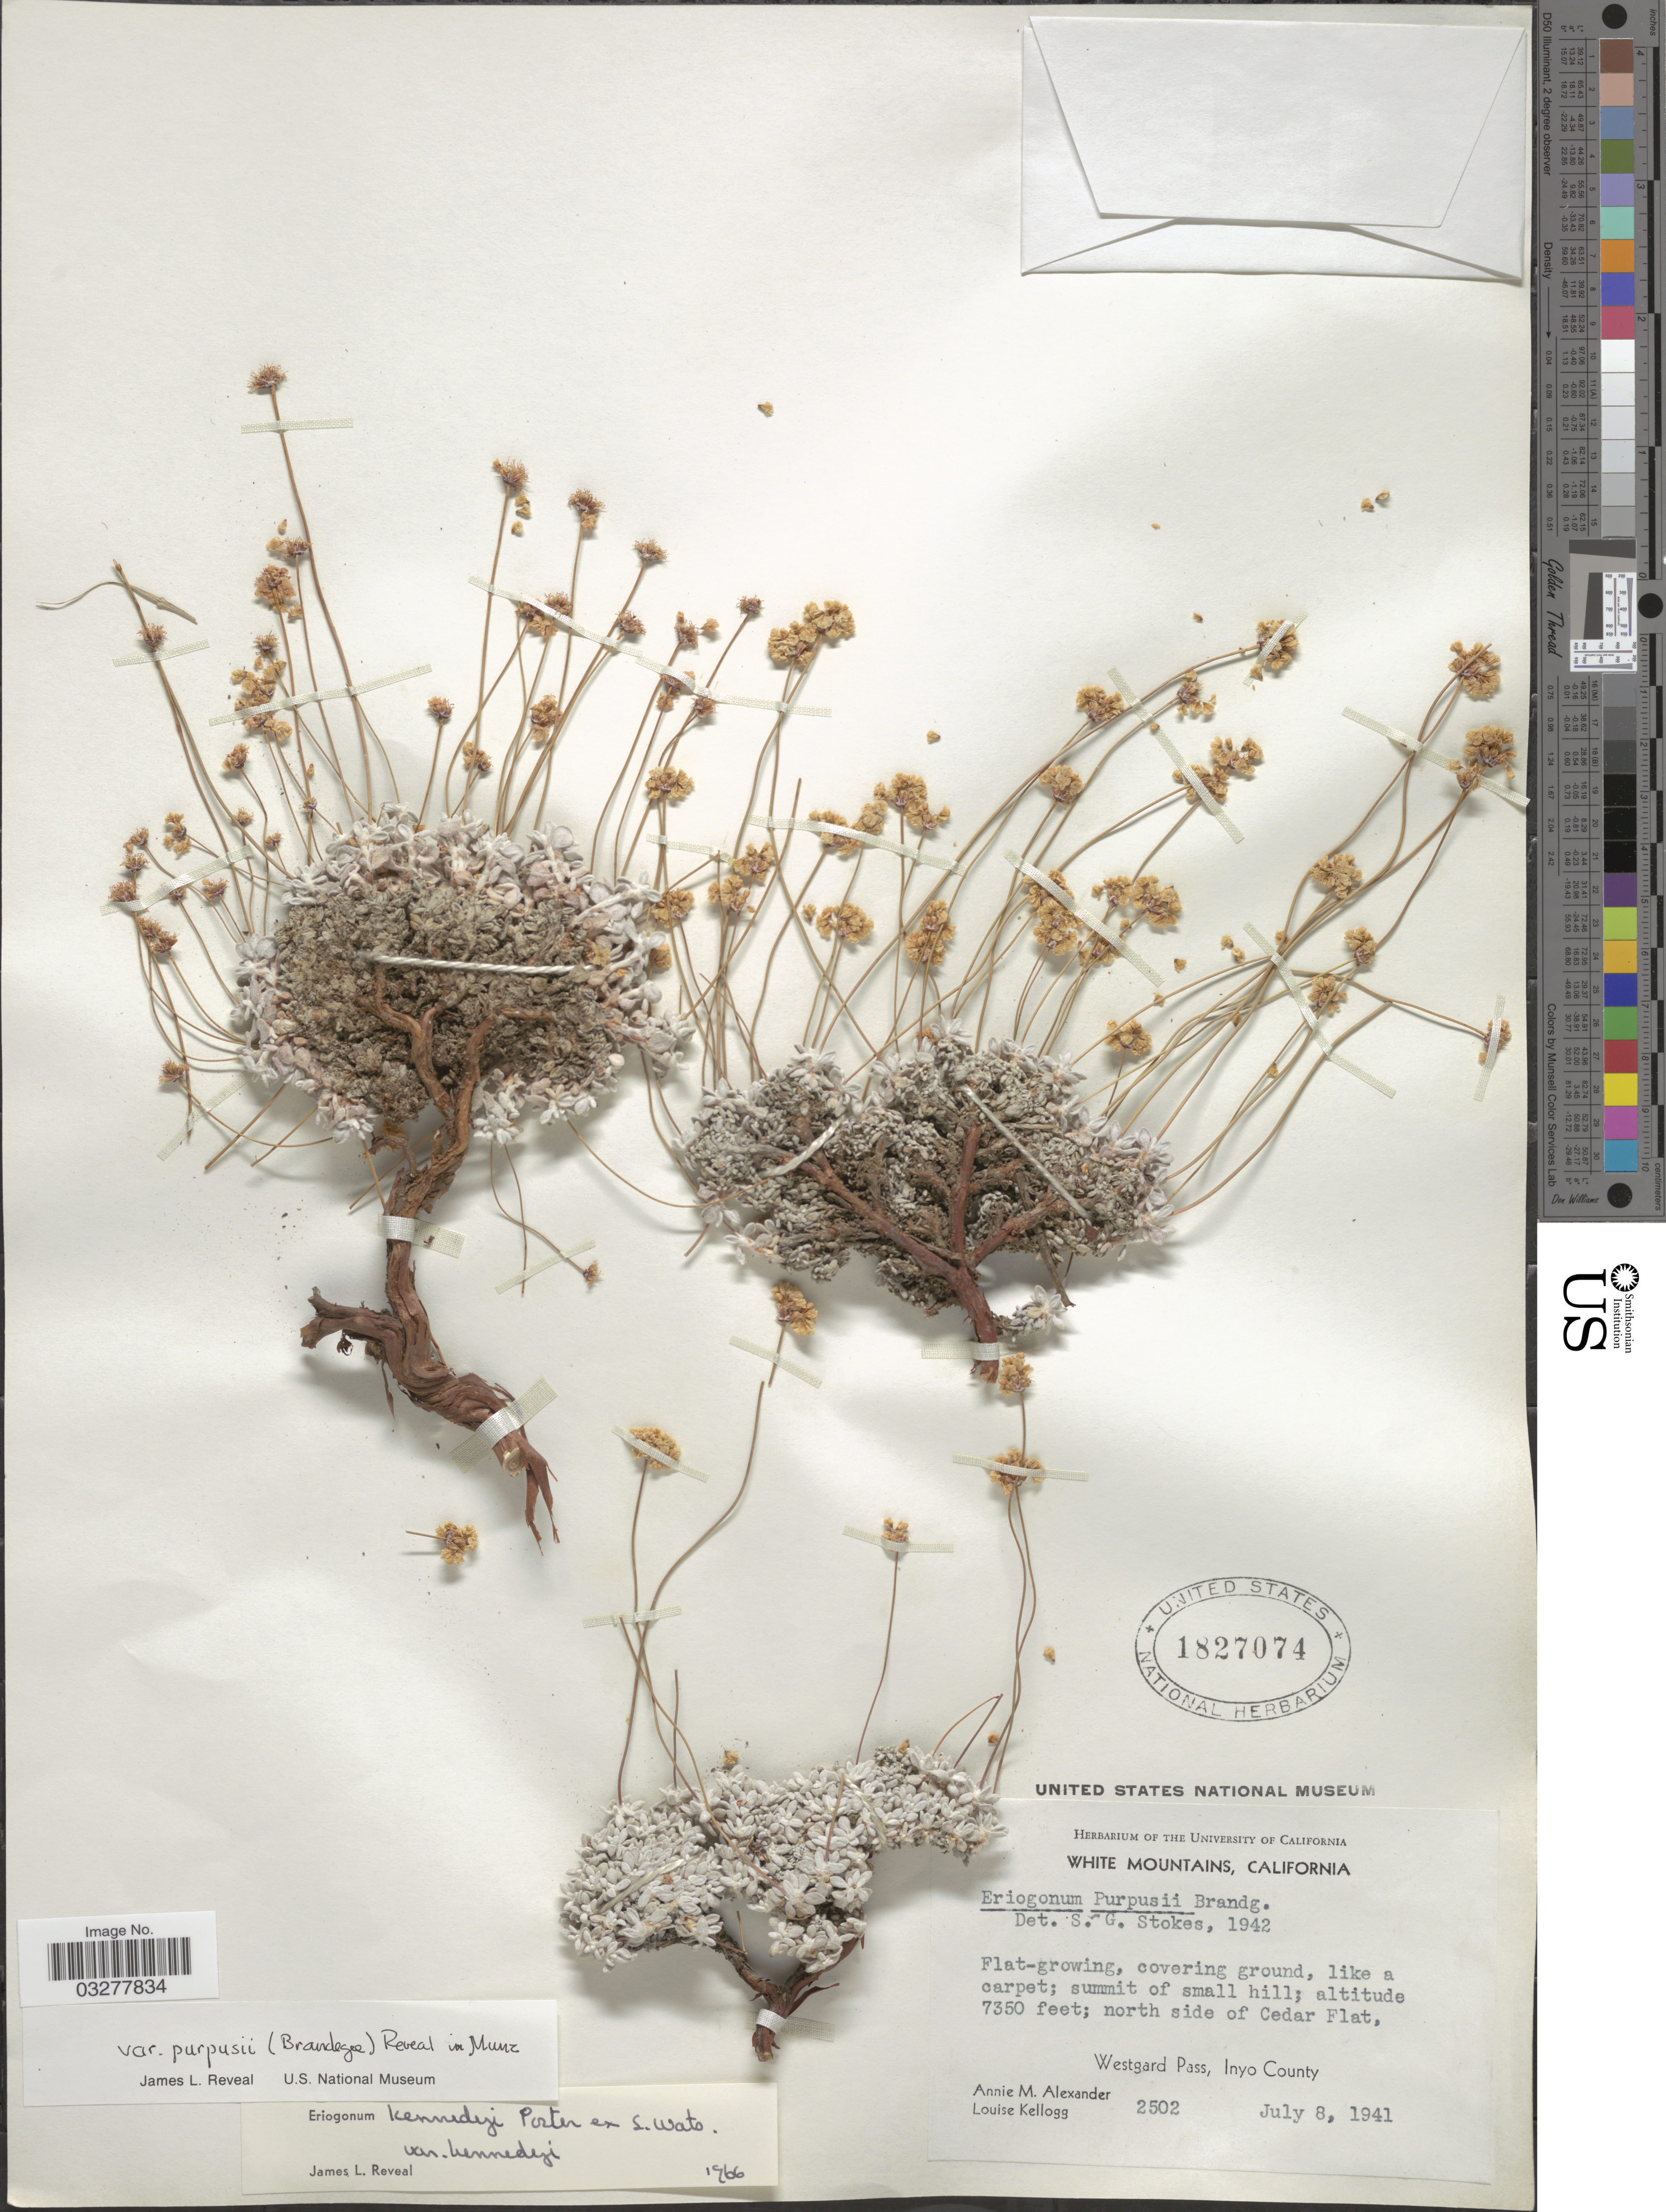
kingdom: Plantae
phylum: Tracheophyta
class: Magnoliopsida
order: Caryophyllales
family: Polygonaceae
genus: Eriogonum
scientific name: Eriogonum kennedyi var. purpusii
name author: (Brandegee) Reveal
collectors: A. M. Alexander & L. Kellogg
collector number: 2502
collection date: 1941-07-08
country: United States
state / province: California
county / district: Inyo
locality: White Mountains. North side of Cedar Flat, Westgard Pass, Inyo County.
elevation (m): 2240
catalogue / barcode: US 1827074